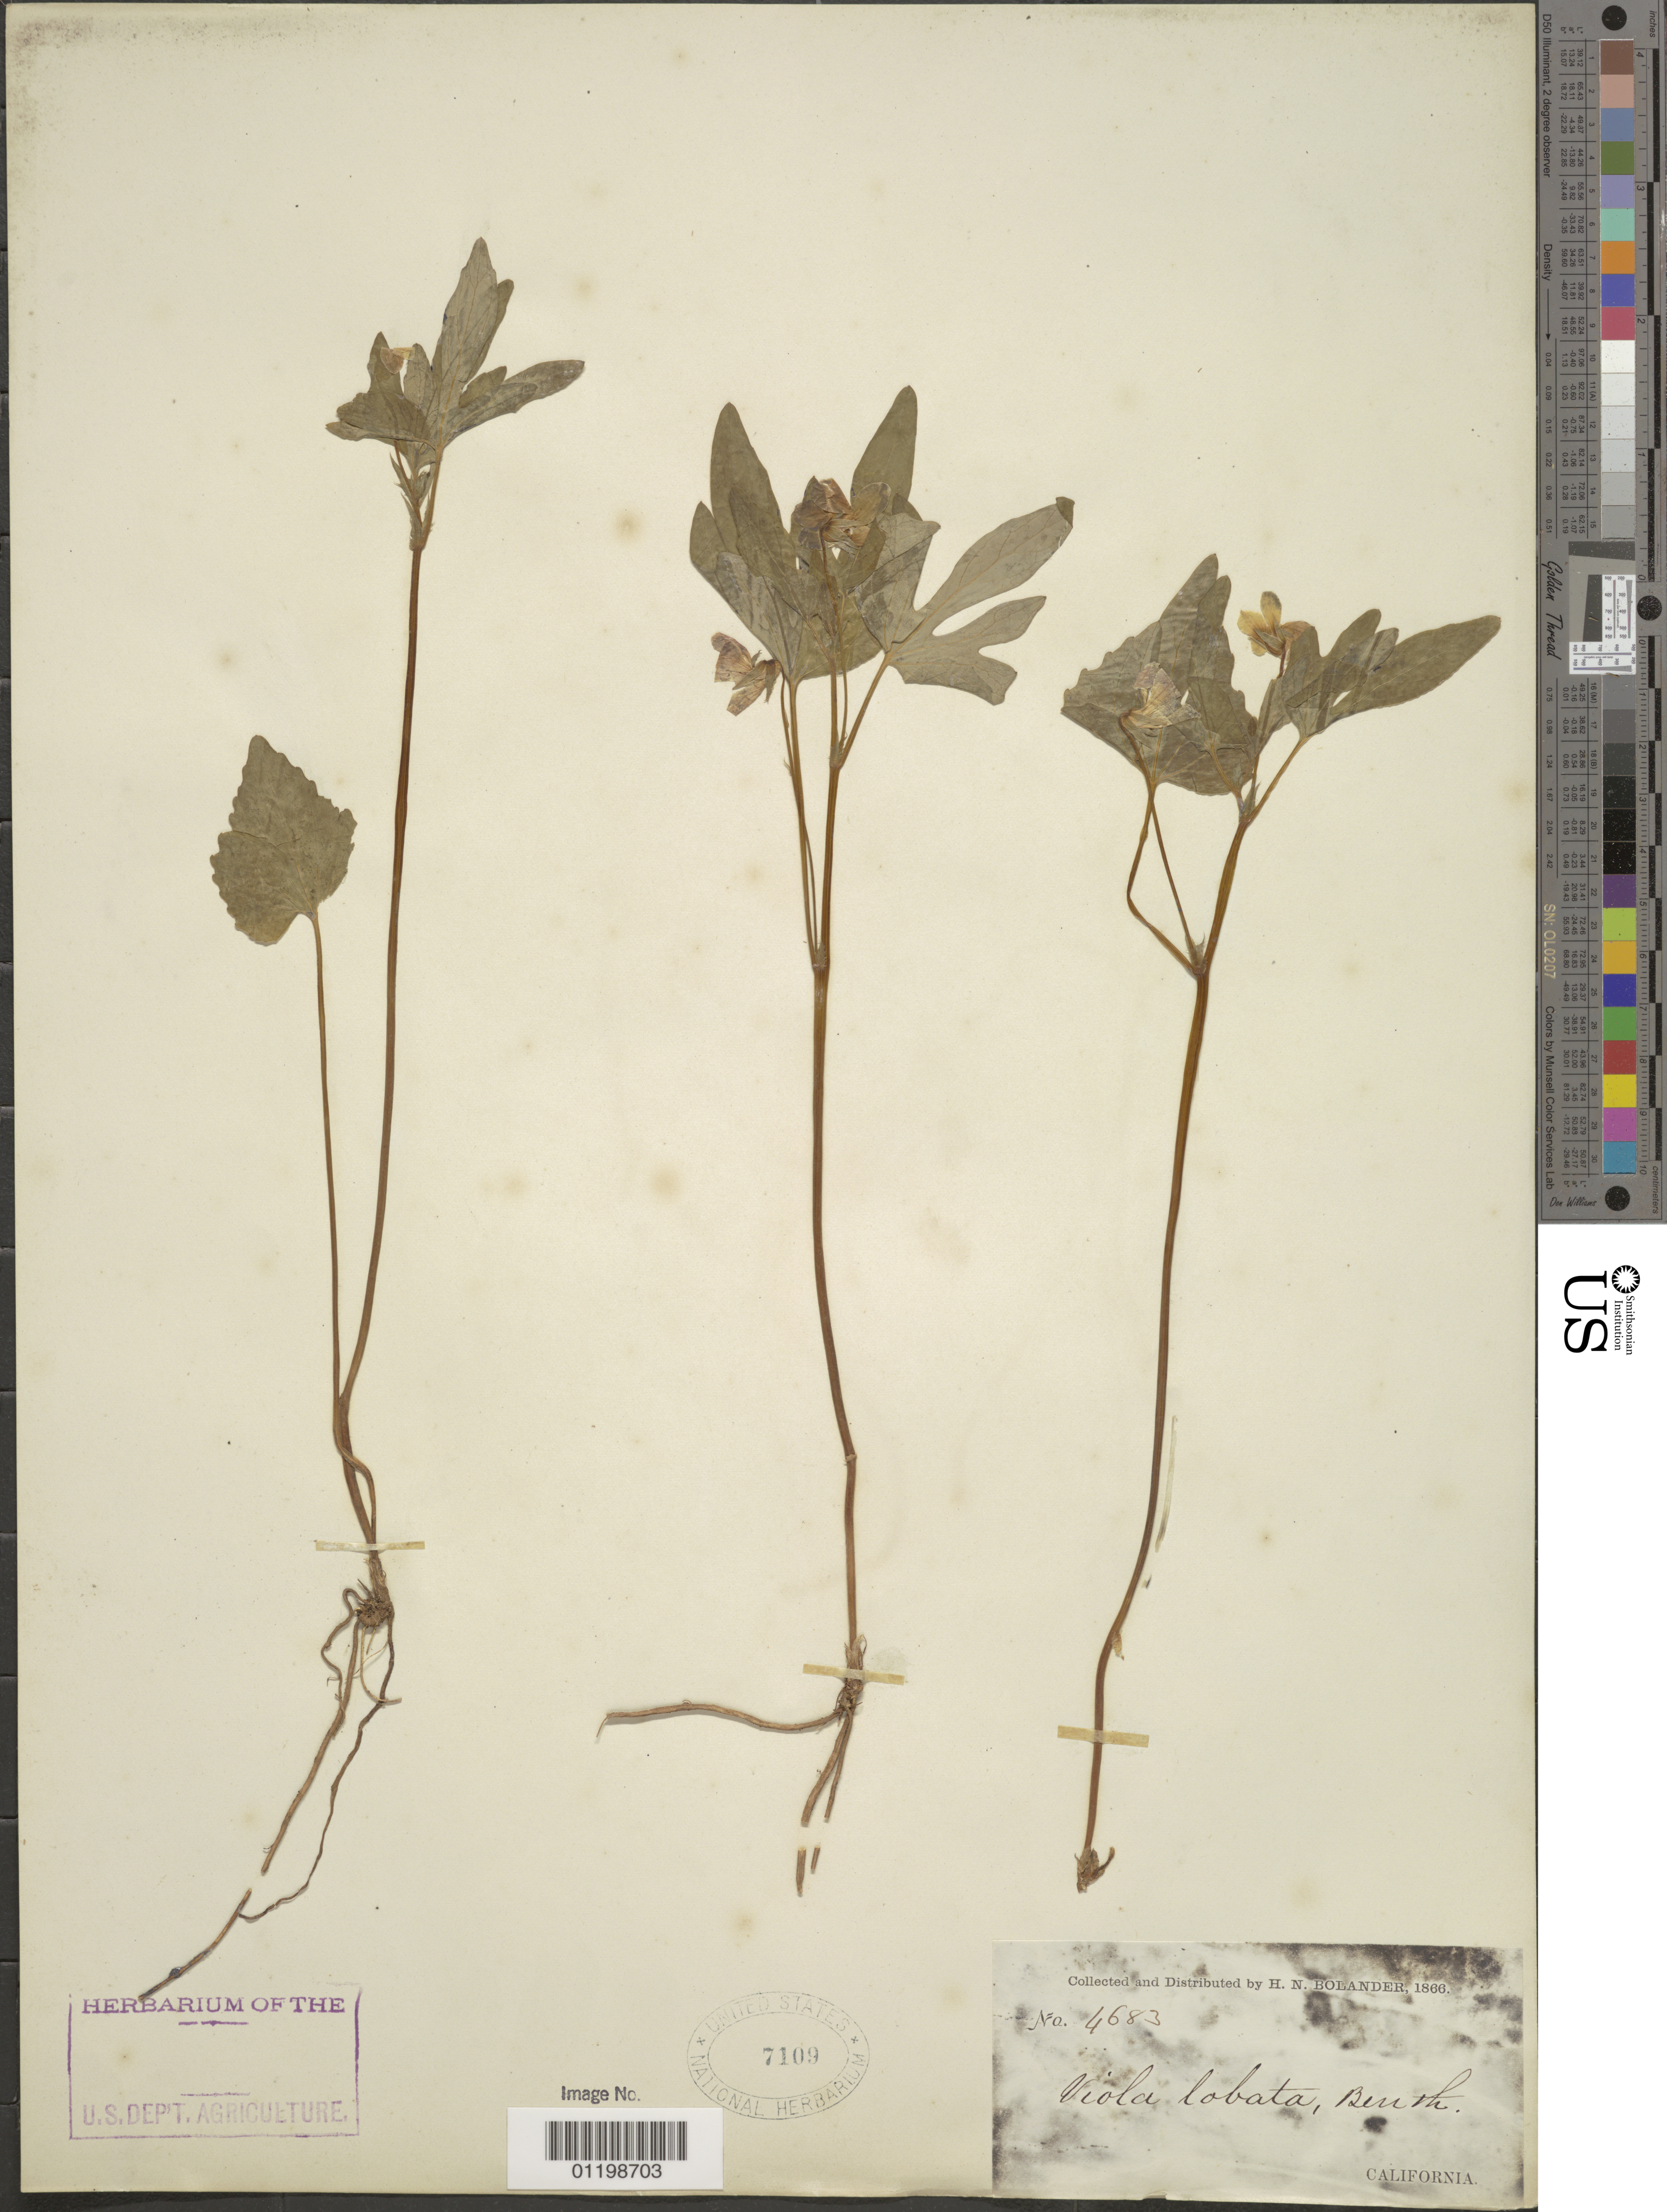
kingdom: Plantae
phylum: Tracheophyta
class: Magnoliopsida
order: Malpighiales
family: Violaceae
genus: Viola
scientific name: Viola lobata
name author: Benth.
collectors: H. Bolander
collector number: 4683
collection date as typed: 1866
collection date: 1866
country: United States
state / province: California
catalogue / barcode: US 7109